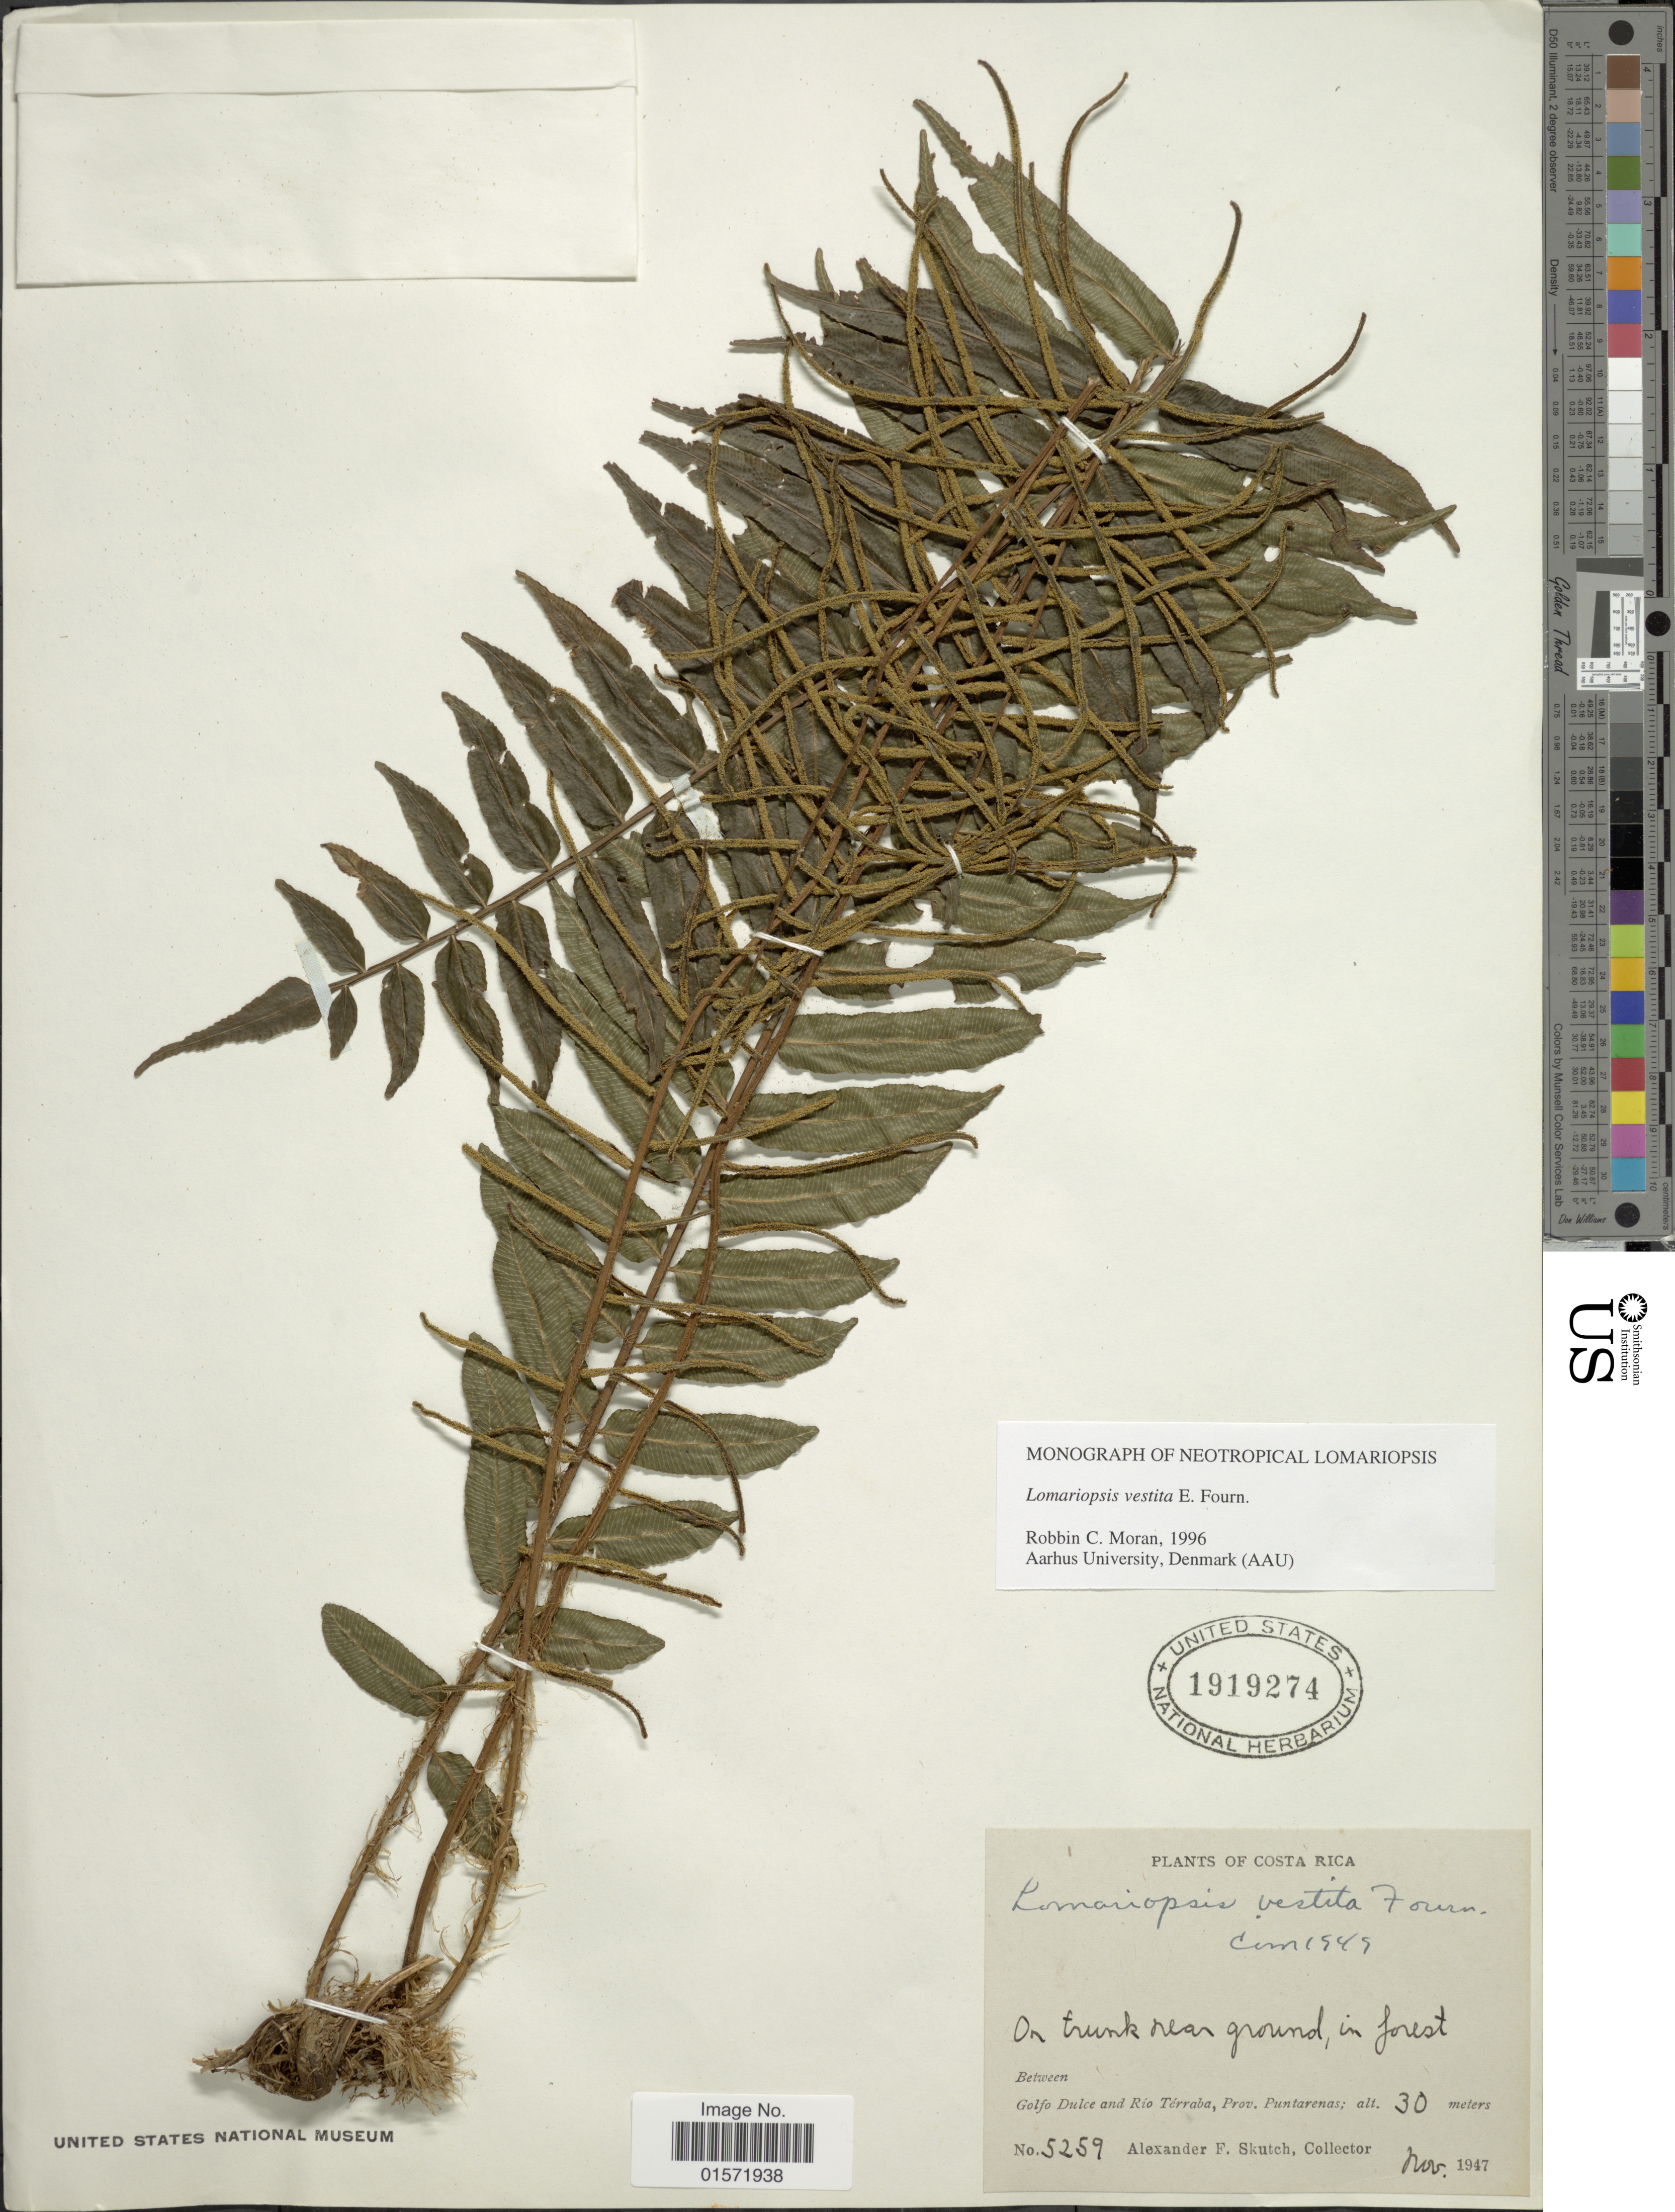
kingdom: Plantae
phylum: Tracheophyta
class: Polypodiopsida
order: Polypodiales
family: Lomariopsidaceae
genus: Lomariopsis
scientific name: Lomariopsis vestita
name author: E. Fourn.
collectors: A. F. Skutch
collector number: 5259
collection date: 1947-11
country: Costa Rica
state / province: Puntarenas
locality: Between Golfo Dulce and Rio Térraba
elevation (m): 30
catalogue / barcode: US 1919274